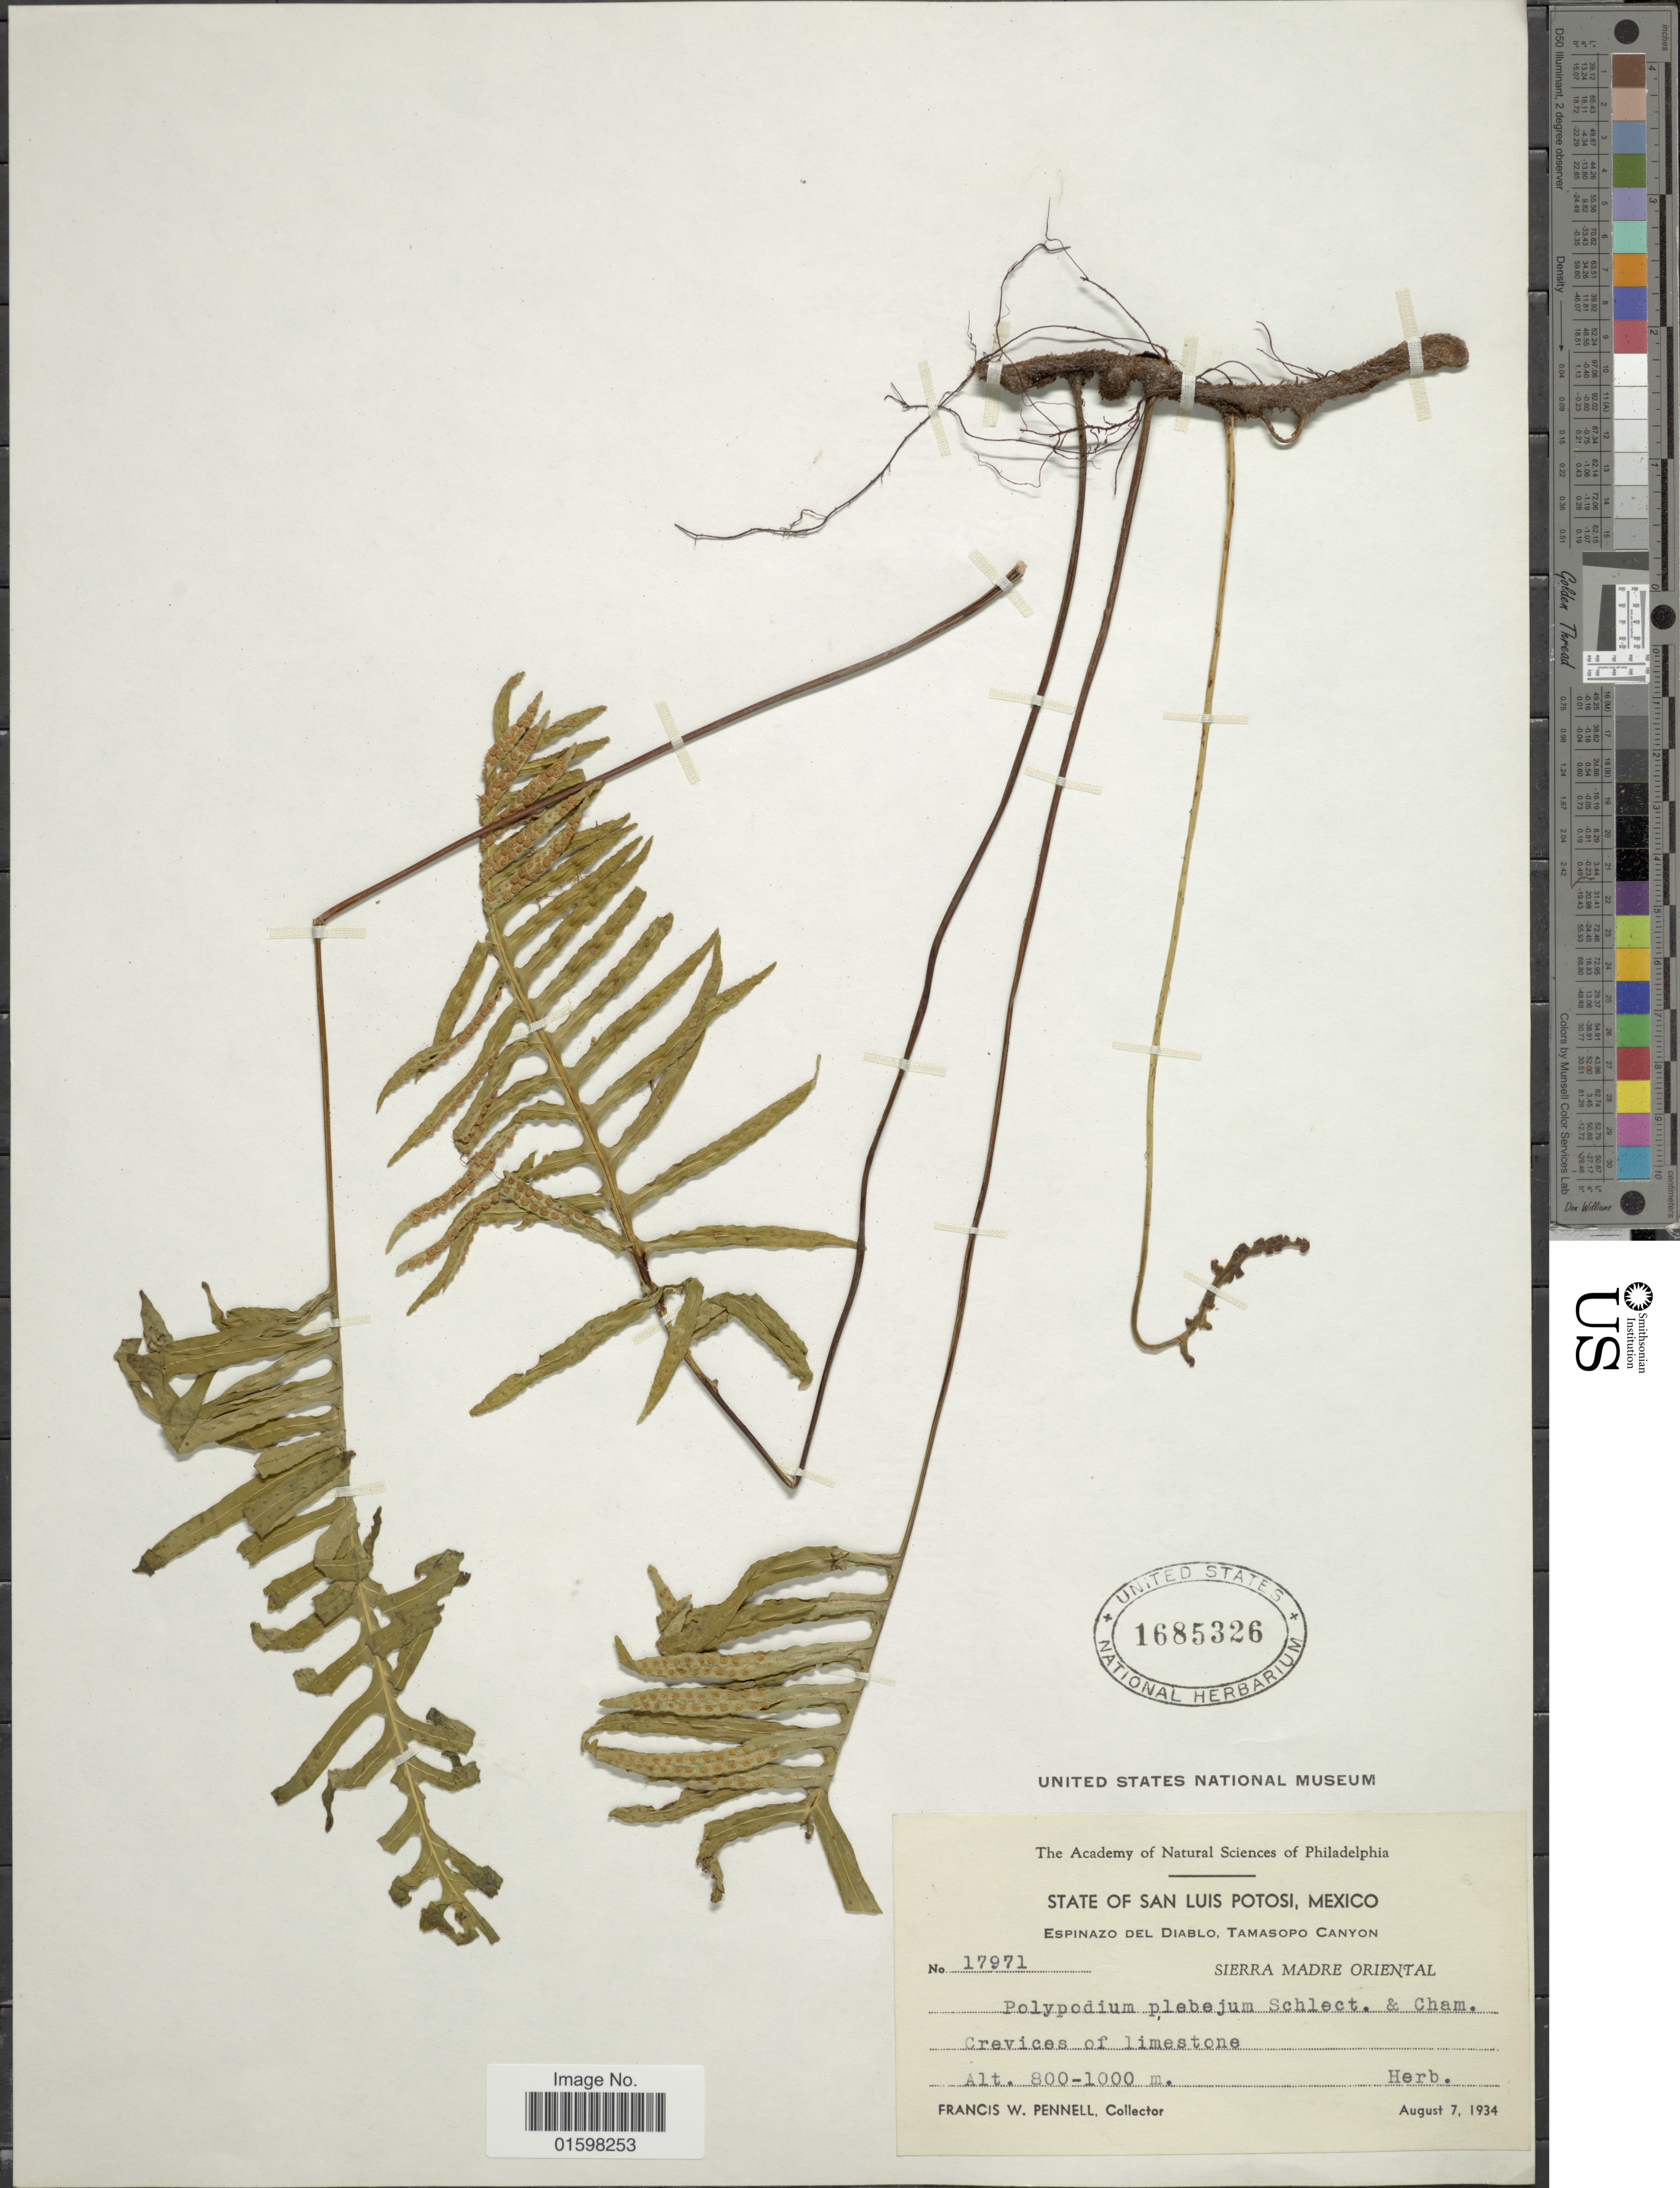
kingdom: Plantae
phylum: Tracheophyta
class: Polypodiopsida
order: Polypodiales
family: Polypodiaceae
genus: Pleopeltis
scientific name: Pleopeltis plebeia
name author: (Schltdl. ex Cham.) A.R. Sm. & Tejero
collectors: F. W. Pennell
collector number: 17971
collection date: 1934-08-07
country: Mexico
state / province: San Luis Potosí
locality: State of San Luis Potosi, Espinazo Del Diablo, Tamasopo Canyon. Sierra Madre Oriental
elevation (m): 800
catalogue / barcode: US 1685326